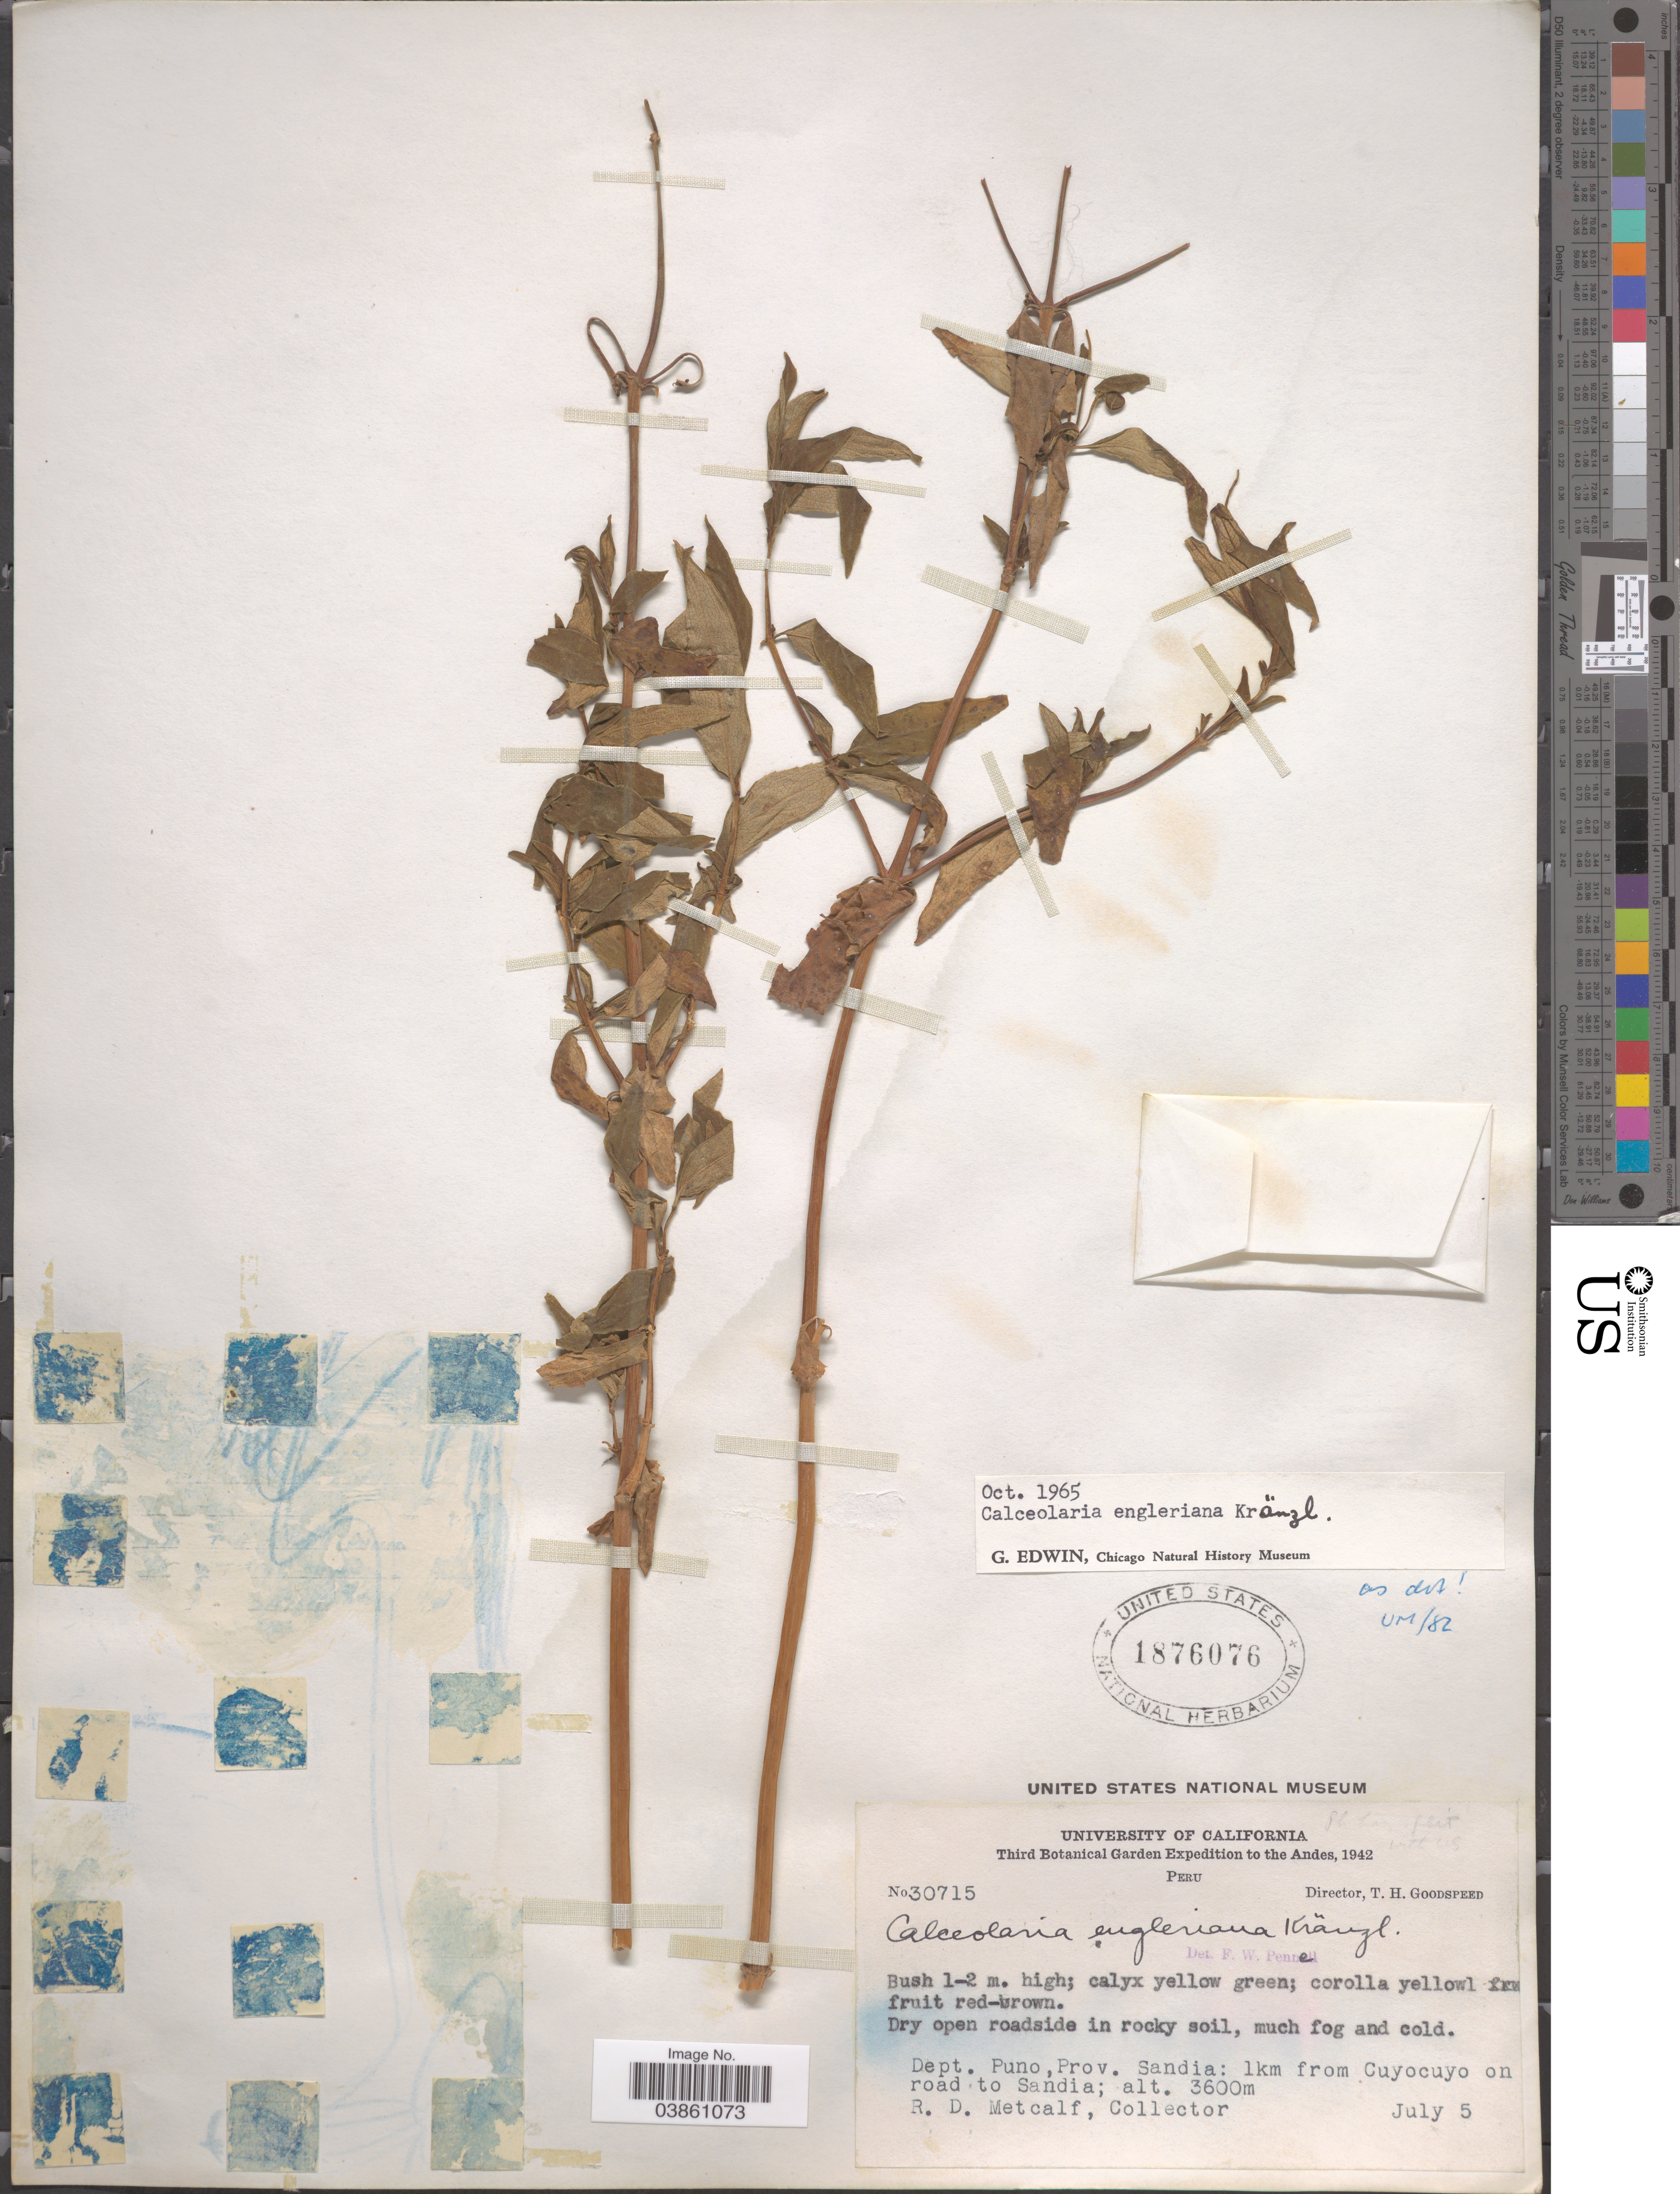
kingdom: Plantae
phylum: Tracheophyta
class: Magnoliopsida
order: Lamiales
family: Calceolariaceae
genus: Calceolaria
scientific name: Calceolaria engleriana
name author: Kraenzl.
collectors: R. D. Metcalf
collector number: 30715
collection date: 1942-07-05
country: Peru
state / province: Puno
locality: The Andes. Dept. Puno, Prov. Sandia: 1km from Cuyocuyo on road to Sandia.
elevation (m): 3600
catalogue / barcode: US 1876076